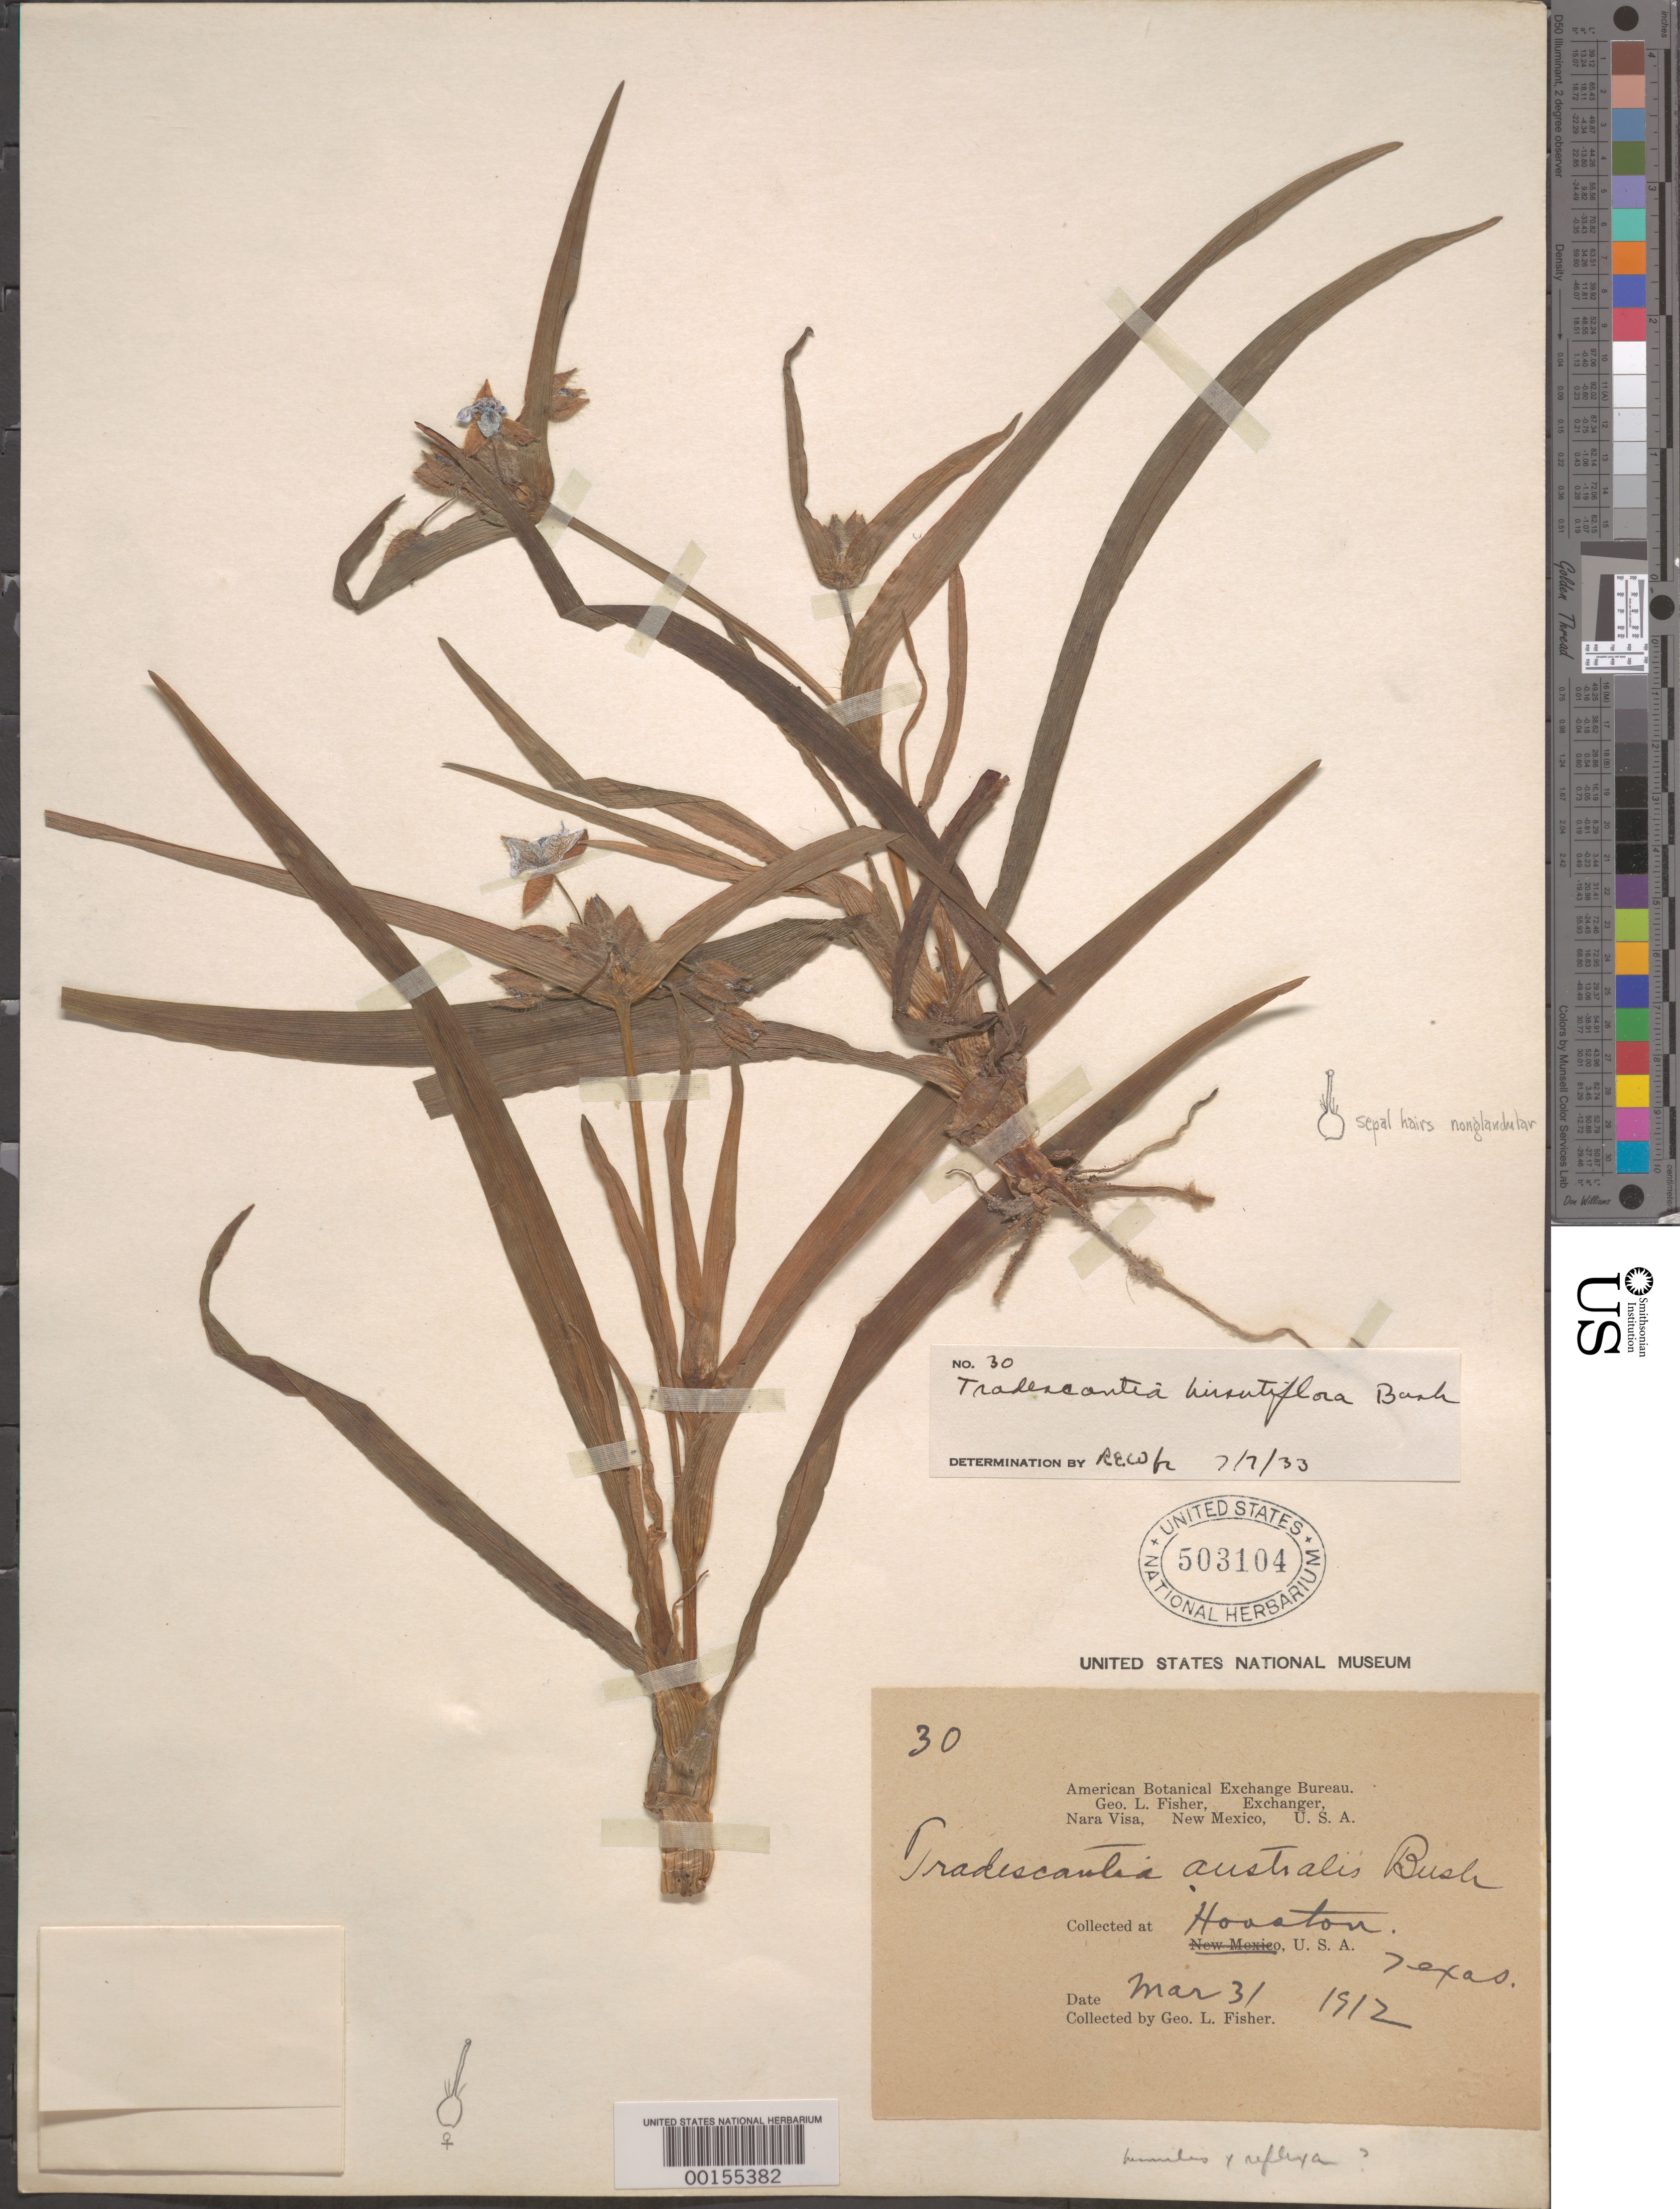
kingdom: Plantae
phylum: Tracheophyta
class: Liliopsida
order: Commelinales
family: Commelinaceae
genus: Tradescantia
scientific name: Tradescantia hirsutiflora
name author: Bush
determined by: Woodward, R. E.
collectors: G. L. Fisher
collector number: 30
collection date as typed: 31 Mar 1912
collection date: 1912-03-31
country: United States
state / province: Texas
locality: Houston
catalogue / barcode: US 503104